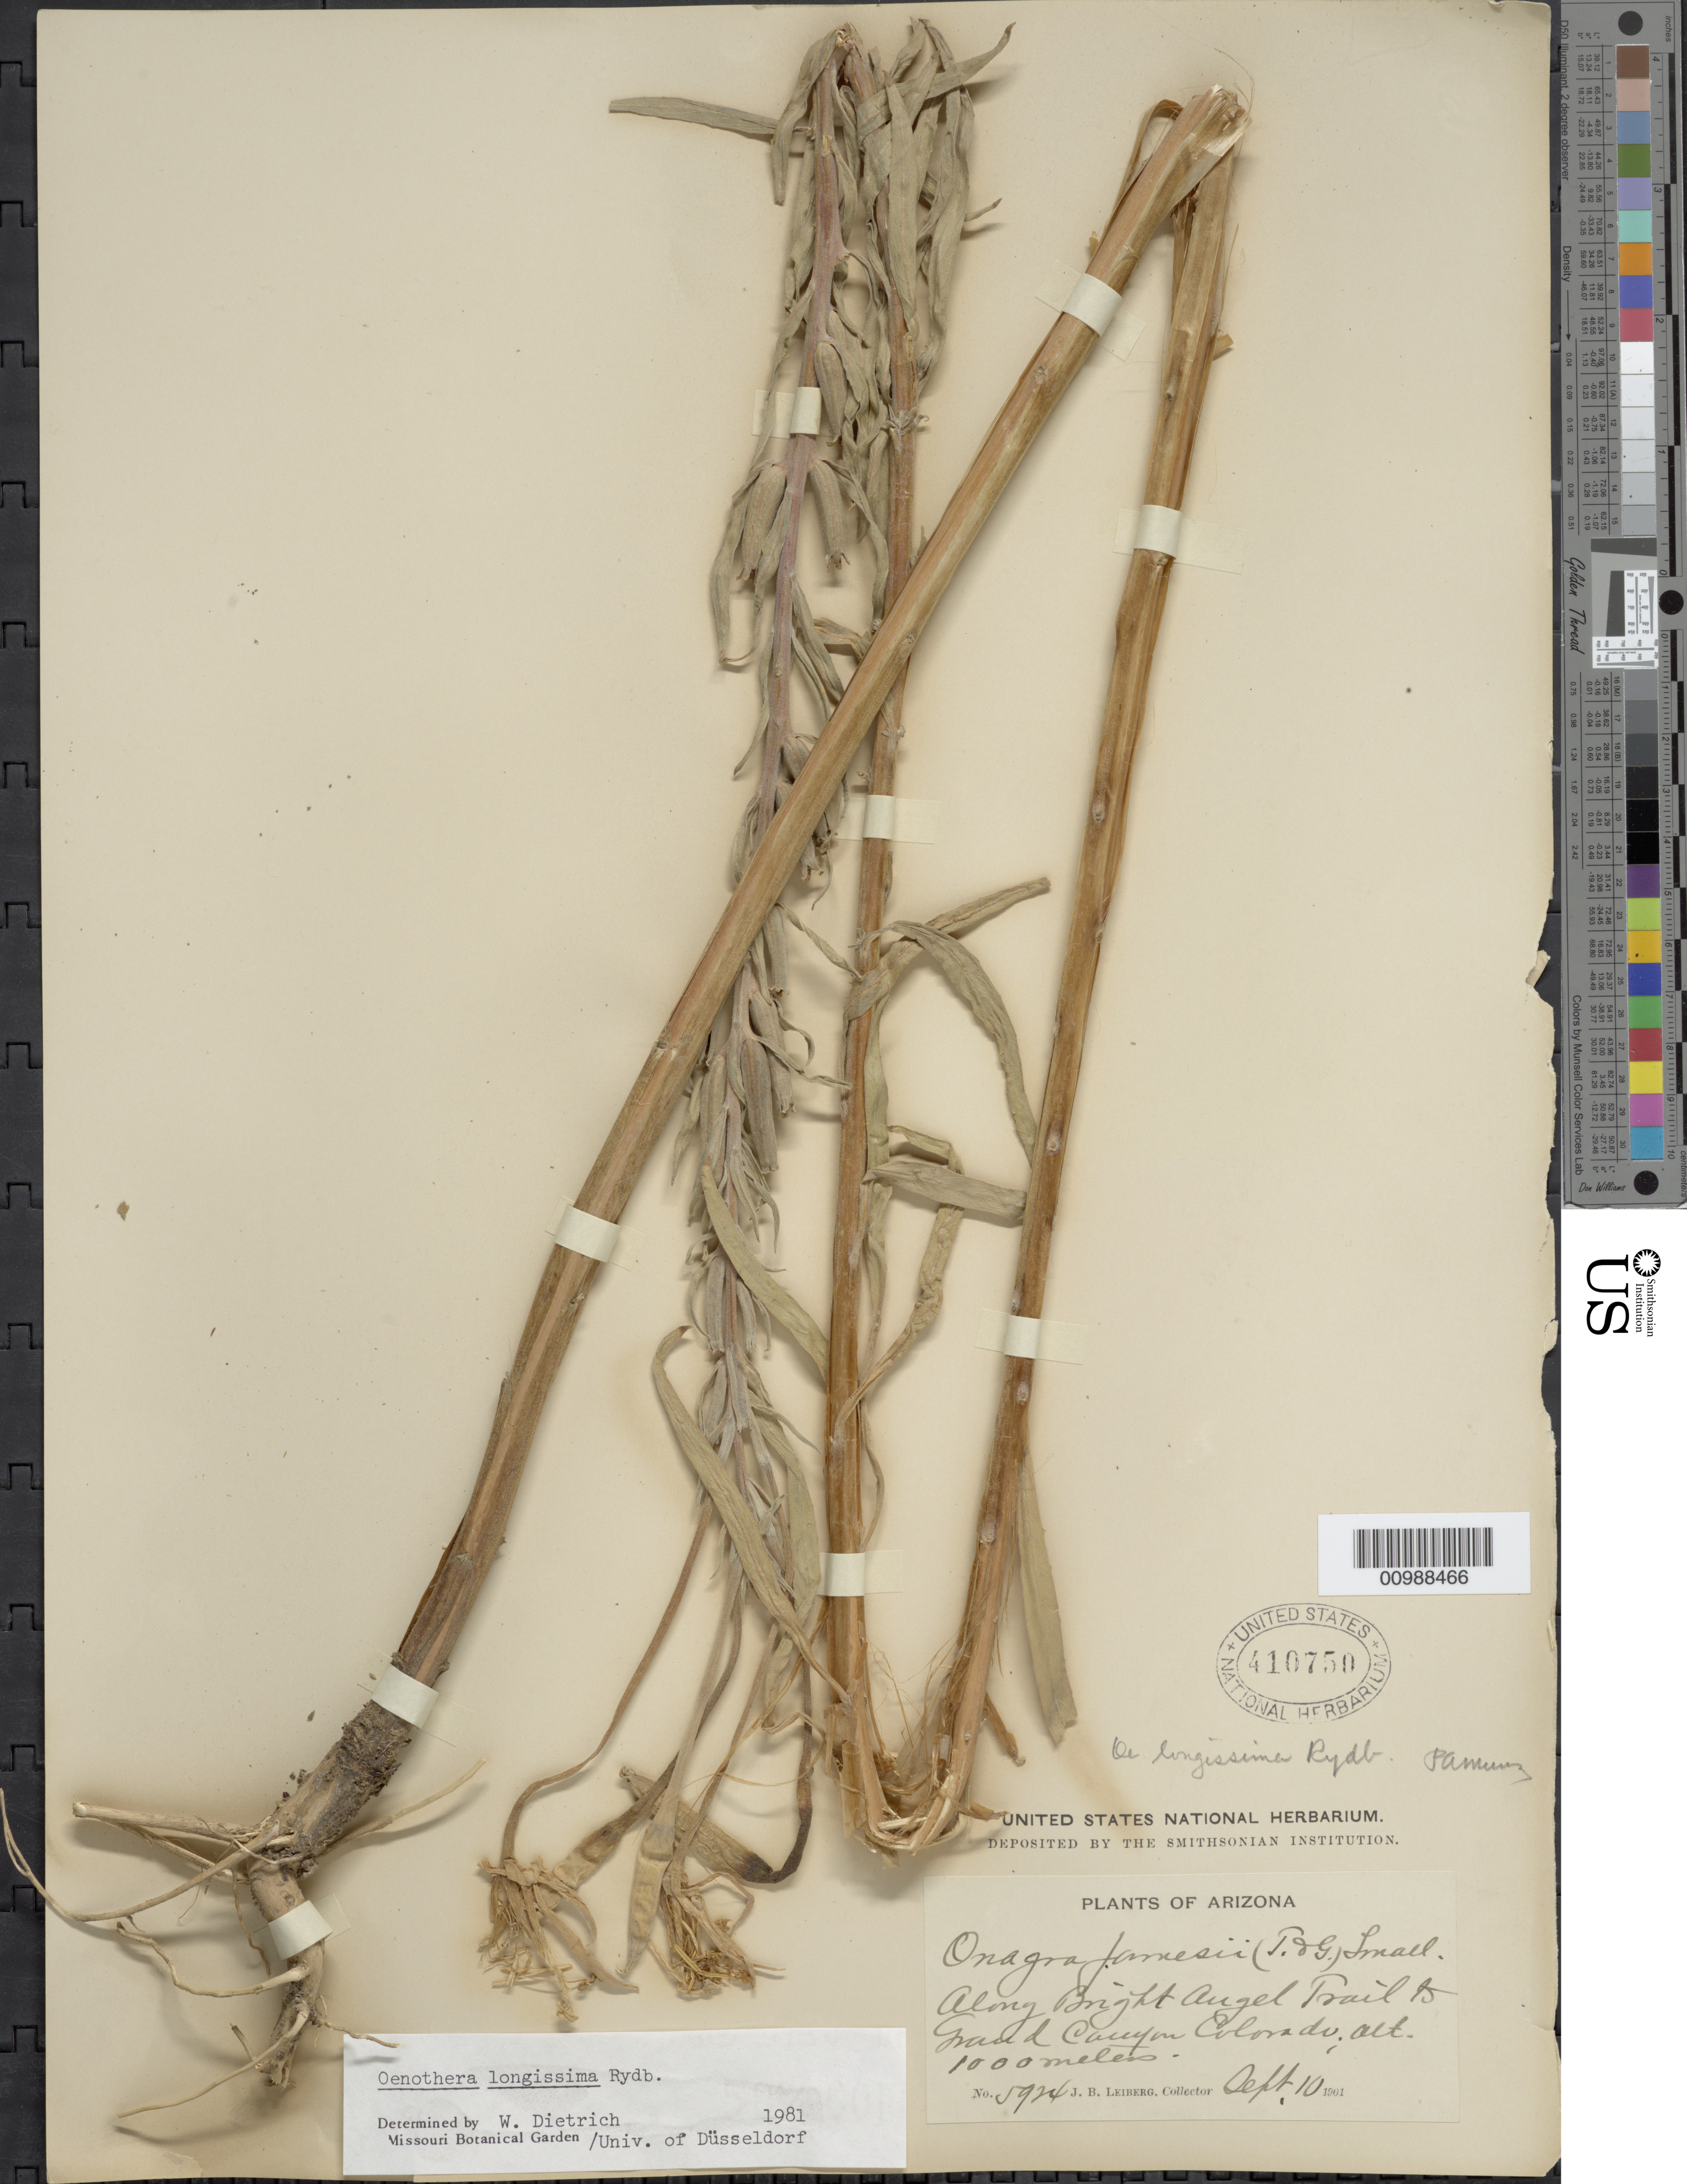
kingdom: Plantae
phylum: Tracheophyta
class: Magnoliopsida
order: Myrtales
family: Onagraceae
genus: Oenothera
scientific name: Oenothera longissima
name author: Rydb.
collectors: J. Leiberg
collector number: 5924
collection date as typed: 10 Sep 1901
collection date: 1901-09-10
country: United States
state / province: Arizona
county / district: Coconino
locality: Along Bright Angel Trail and Grand Canyon.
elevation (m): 1000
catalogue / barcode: US 410750